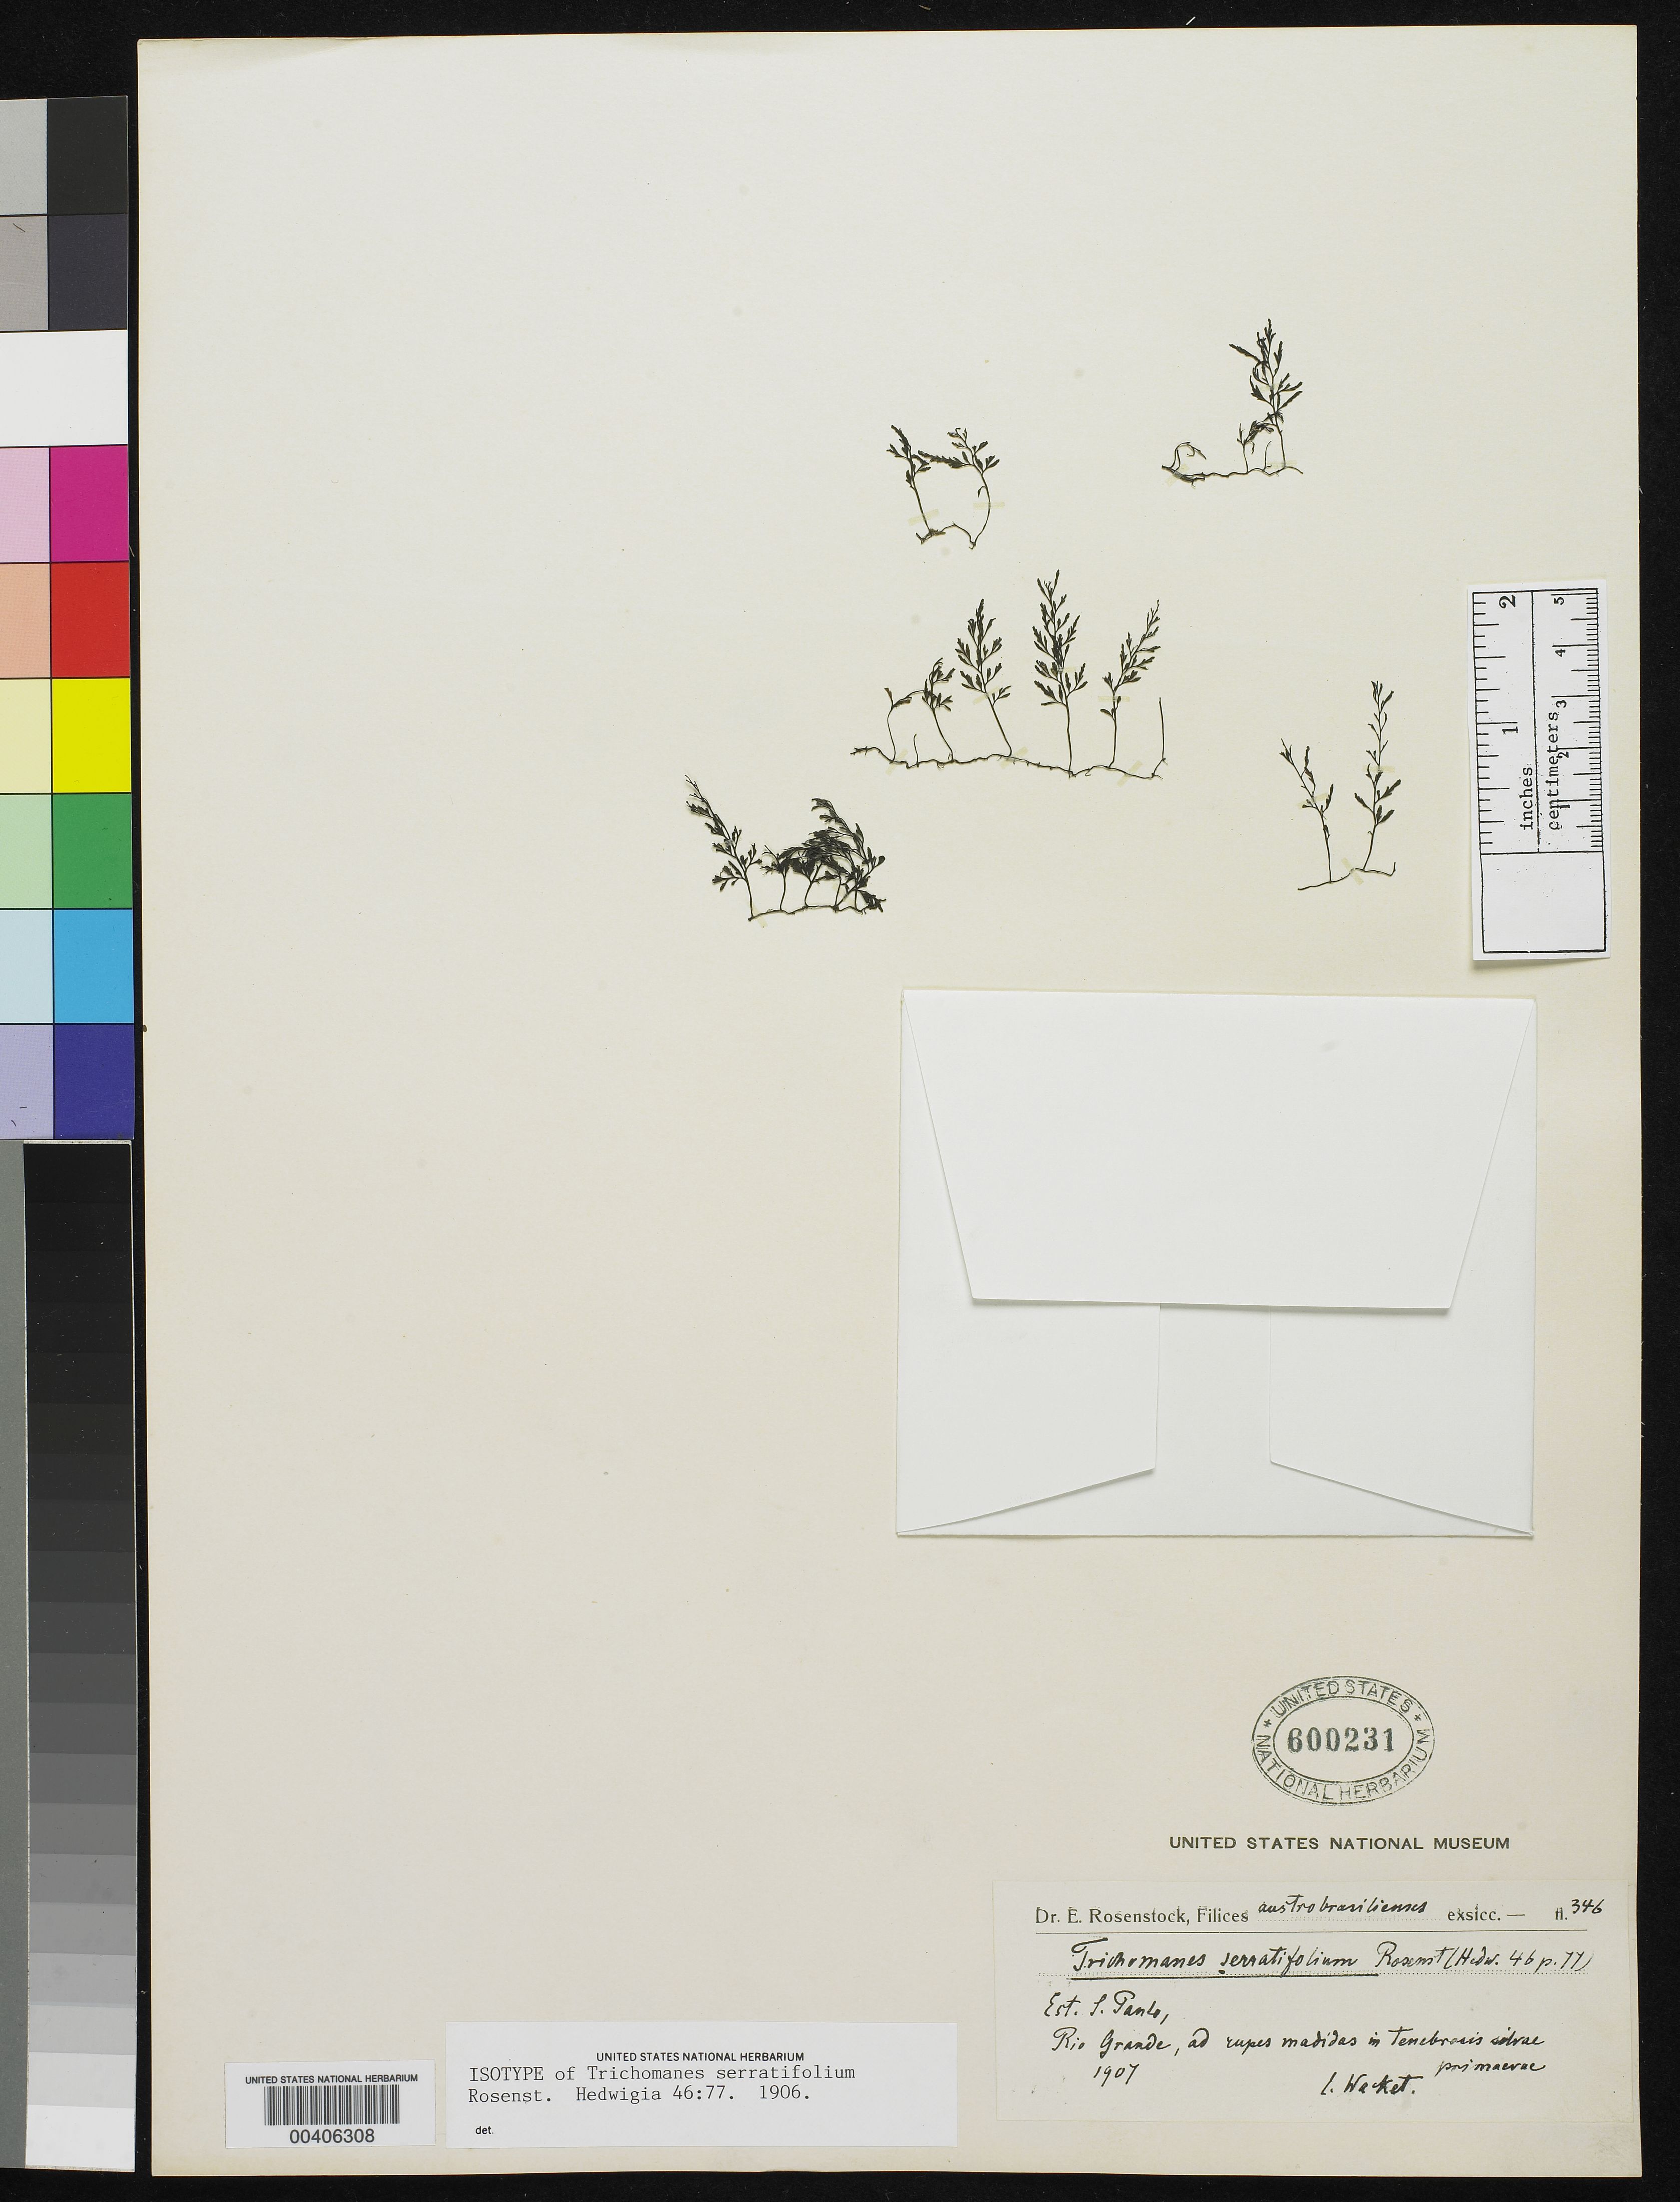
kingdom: Plantae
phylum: Tracheophyta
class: Polypodiopsida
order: Hymenophyllales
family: Hymenophyllaceae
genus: Trichomanes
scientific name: Trichomanes serratifolium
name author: Rosenst.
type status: Isotype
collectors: M. Wacket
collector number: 165 (Rosenstock Exs. 346)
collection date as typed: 1907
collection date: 1907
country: Brazil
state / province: São Paulo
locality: Rio Grande.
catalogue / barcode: US 600231